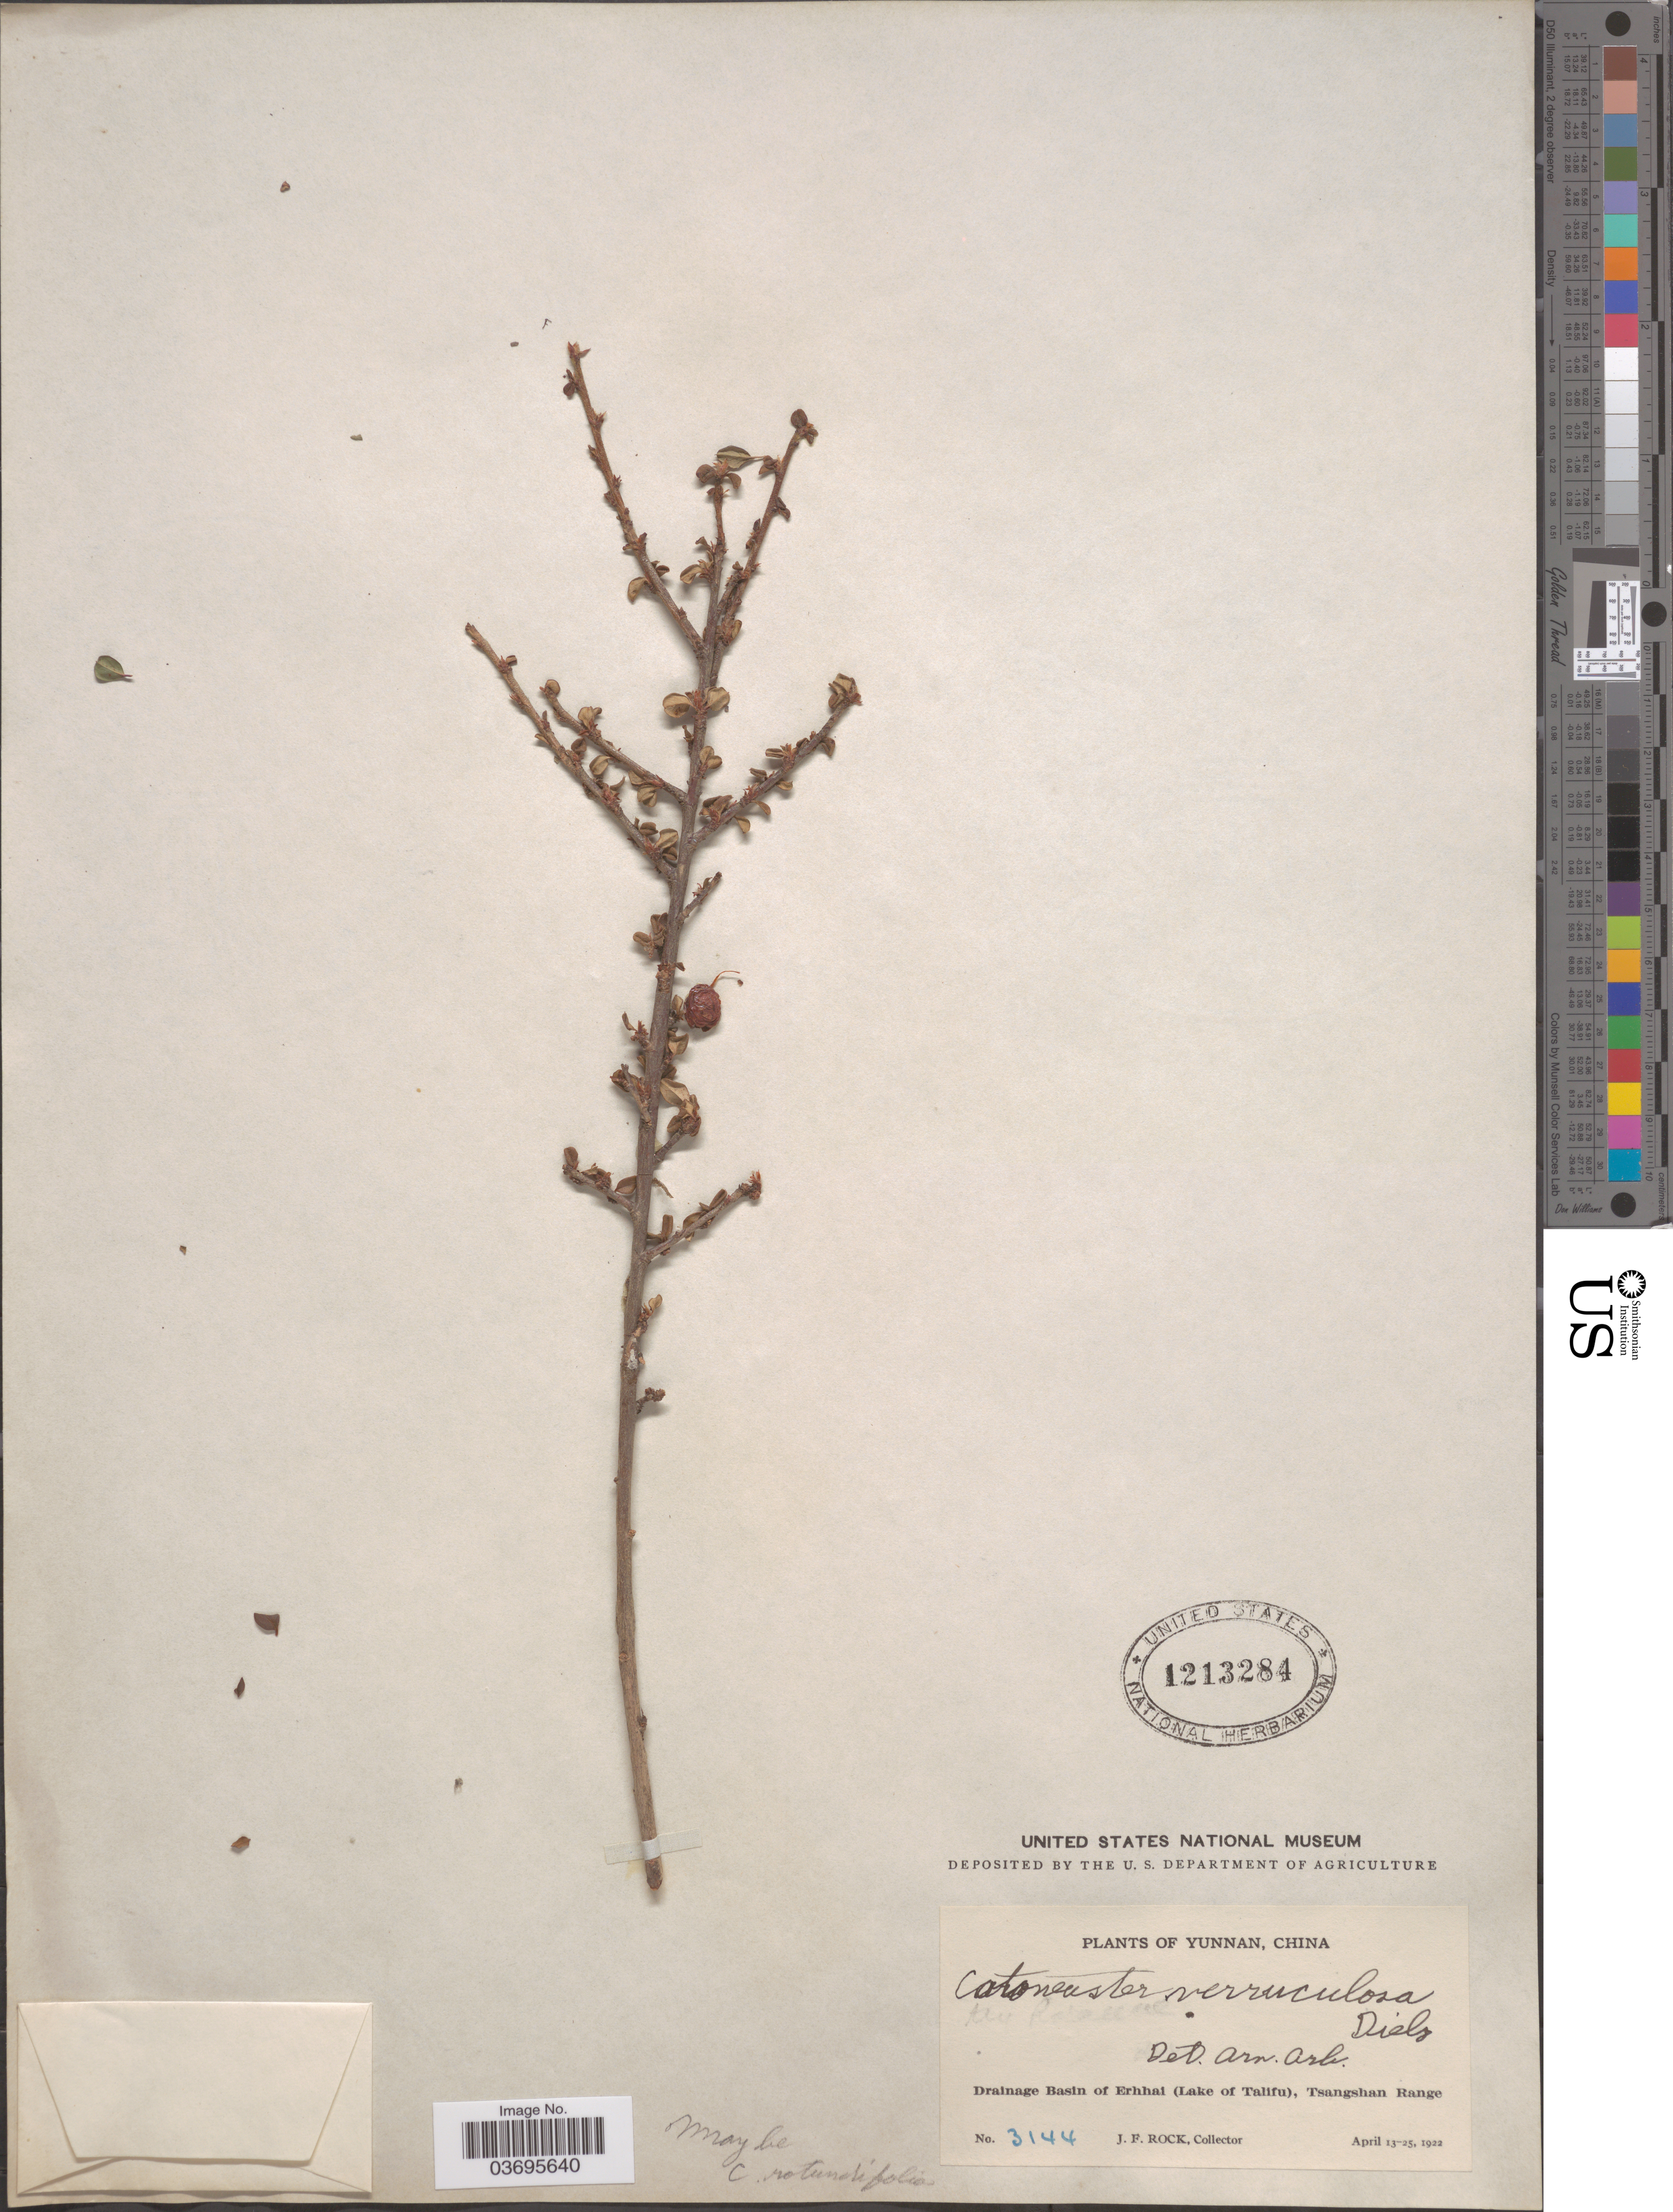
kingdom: Plantae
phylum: Tracheophyta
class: Magnoliopsida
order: Rosales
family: Rosaceae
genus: Cotoneaster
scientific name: Cotoneaster verruculosus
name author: Diels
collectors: J. Rock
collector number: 3144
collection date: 1922-04-13/1922-04-25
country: China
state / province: Yunnan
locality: Drainage basin of Ernhai (Lake of Talifu), Tsangshan Range.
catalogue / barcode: US 1213284